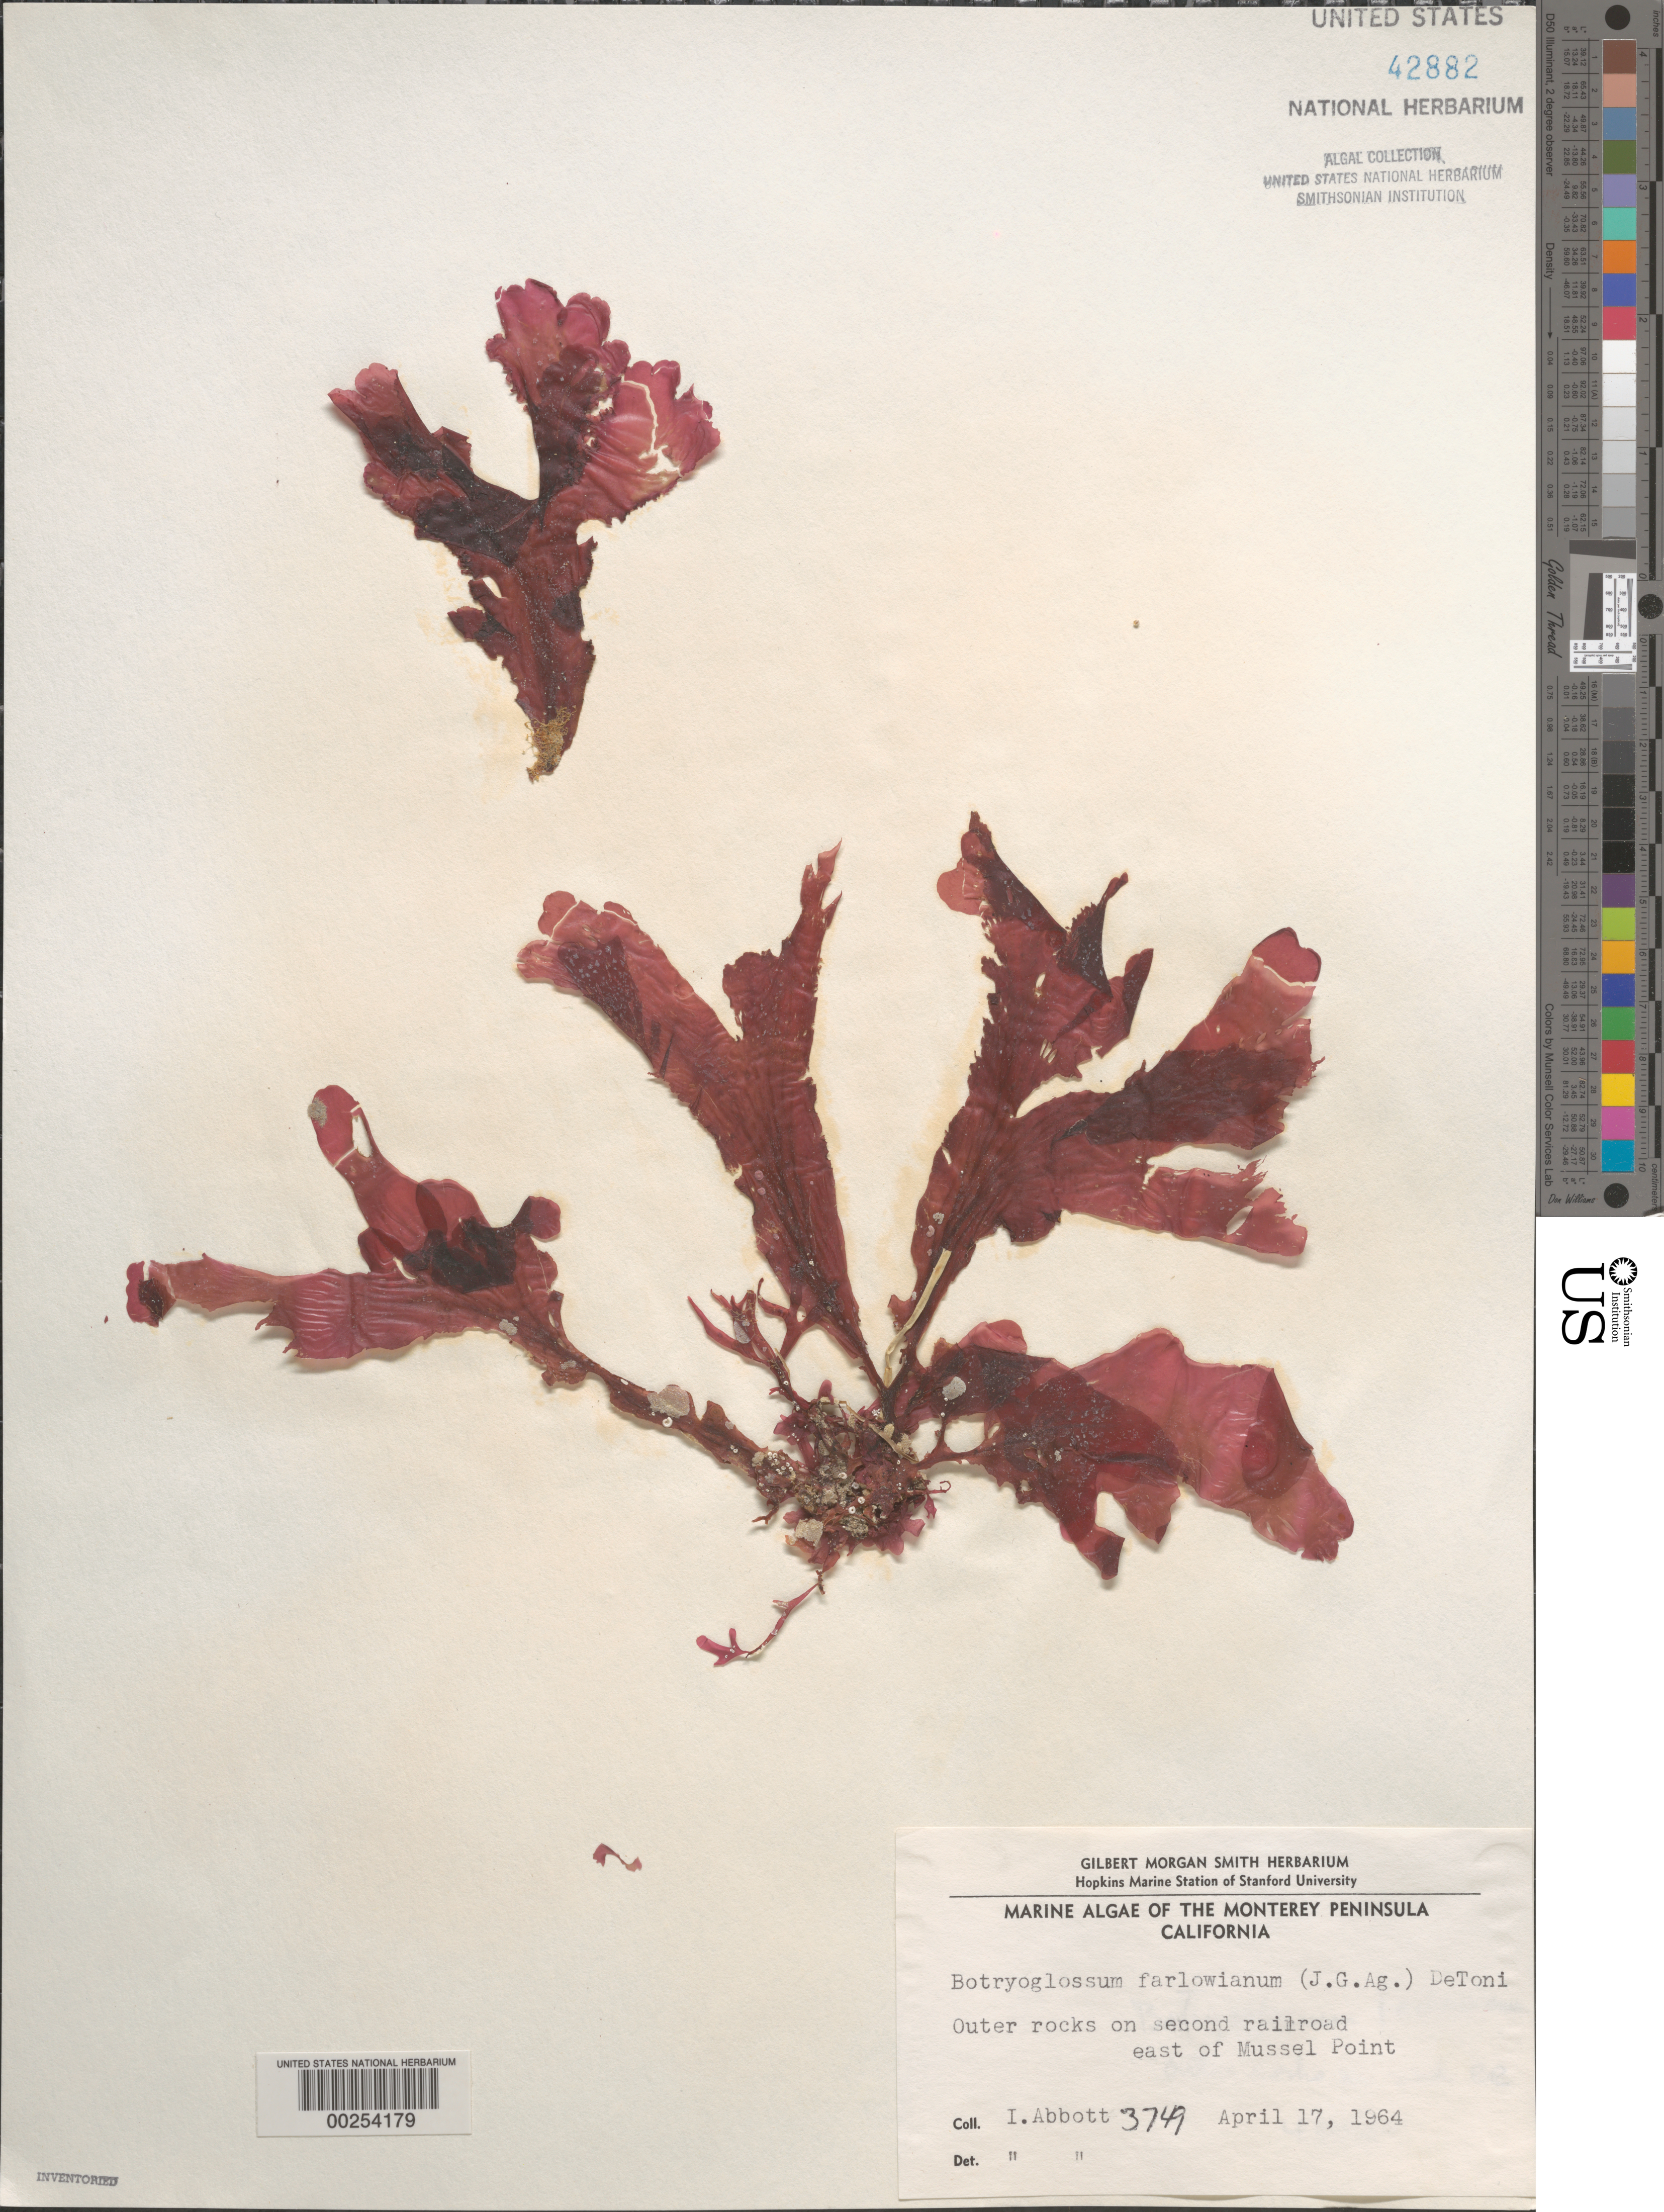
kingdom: Plantae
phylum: Rhodophyta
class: Florideophyceae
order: Ceramiales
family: Delesseriaceae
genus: Botryoglossum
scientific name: Botryoglossum farlowianum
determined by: Abbott, Isabella A.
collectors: I. A. Abbott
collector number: IAA 3749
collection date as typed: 17 Apr 1964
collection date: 1964-04-17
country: United States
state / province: California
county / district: Monterey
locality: East of Mussel Point, Monterey Peninsula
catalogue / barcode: US 42882